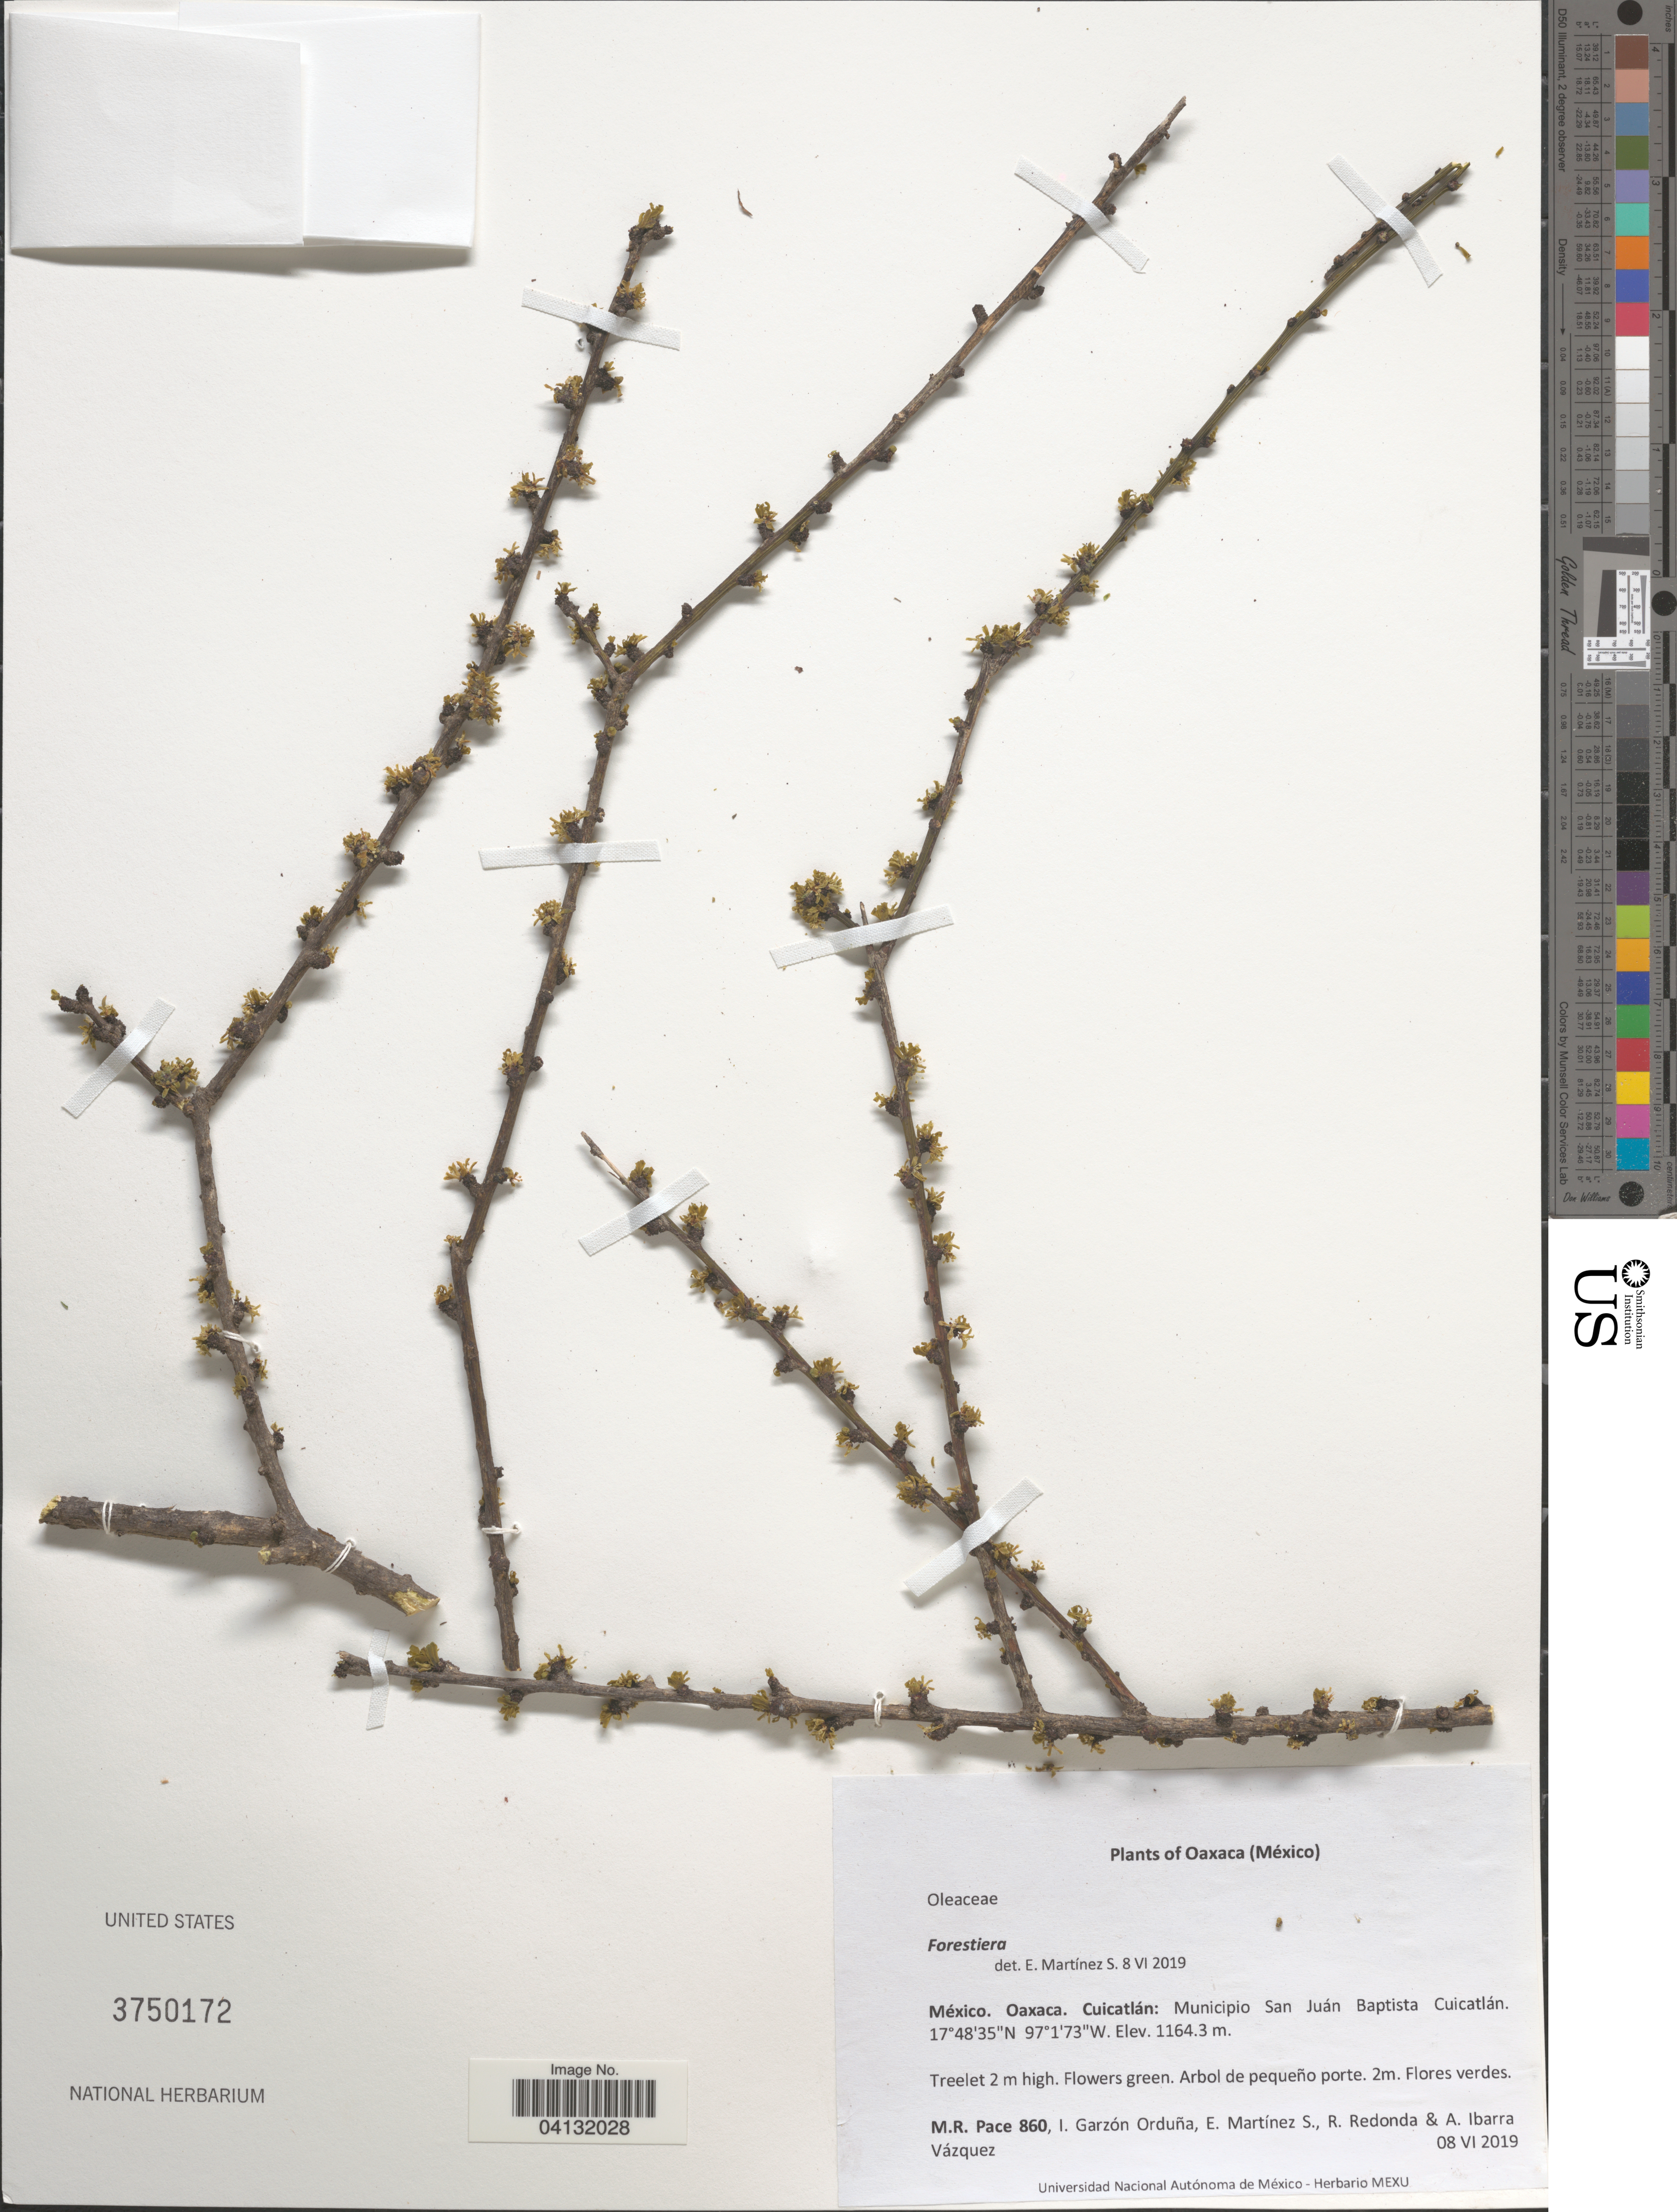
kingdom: Plantae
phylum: Tracheophyta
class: Magnoliopsida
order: Lamiales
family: Oleaceae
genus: Forestiera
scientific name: Forestiera sp.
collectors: M. R. Pace, I. Garzón Orduna, E. M. Martínez S., R. Redonda & A. Ibarra Vázquez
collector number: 860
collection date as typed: Transcribed d/m/y: 8/6/2019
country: Mexico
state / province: Oaxaca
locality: Cuicatlán: Municipio San Juán Baptista Cuicatlán.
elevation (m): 1164.3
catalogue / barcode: US 3750172